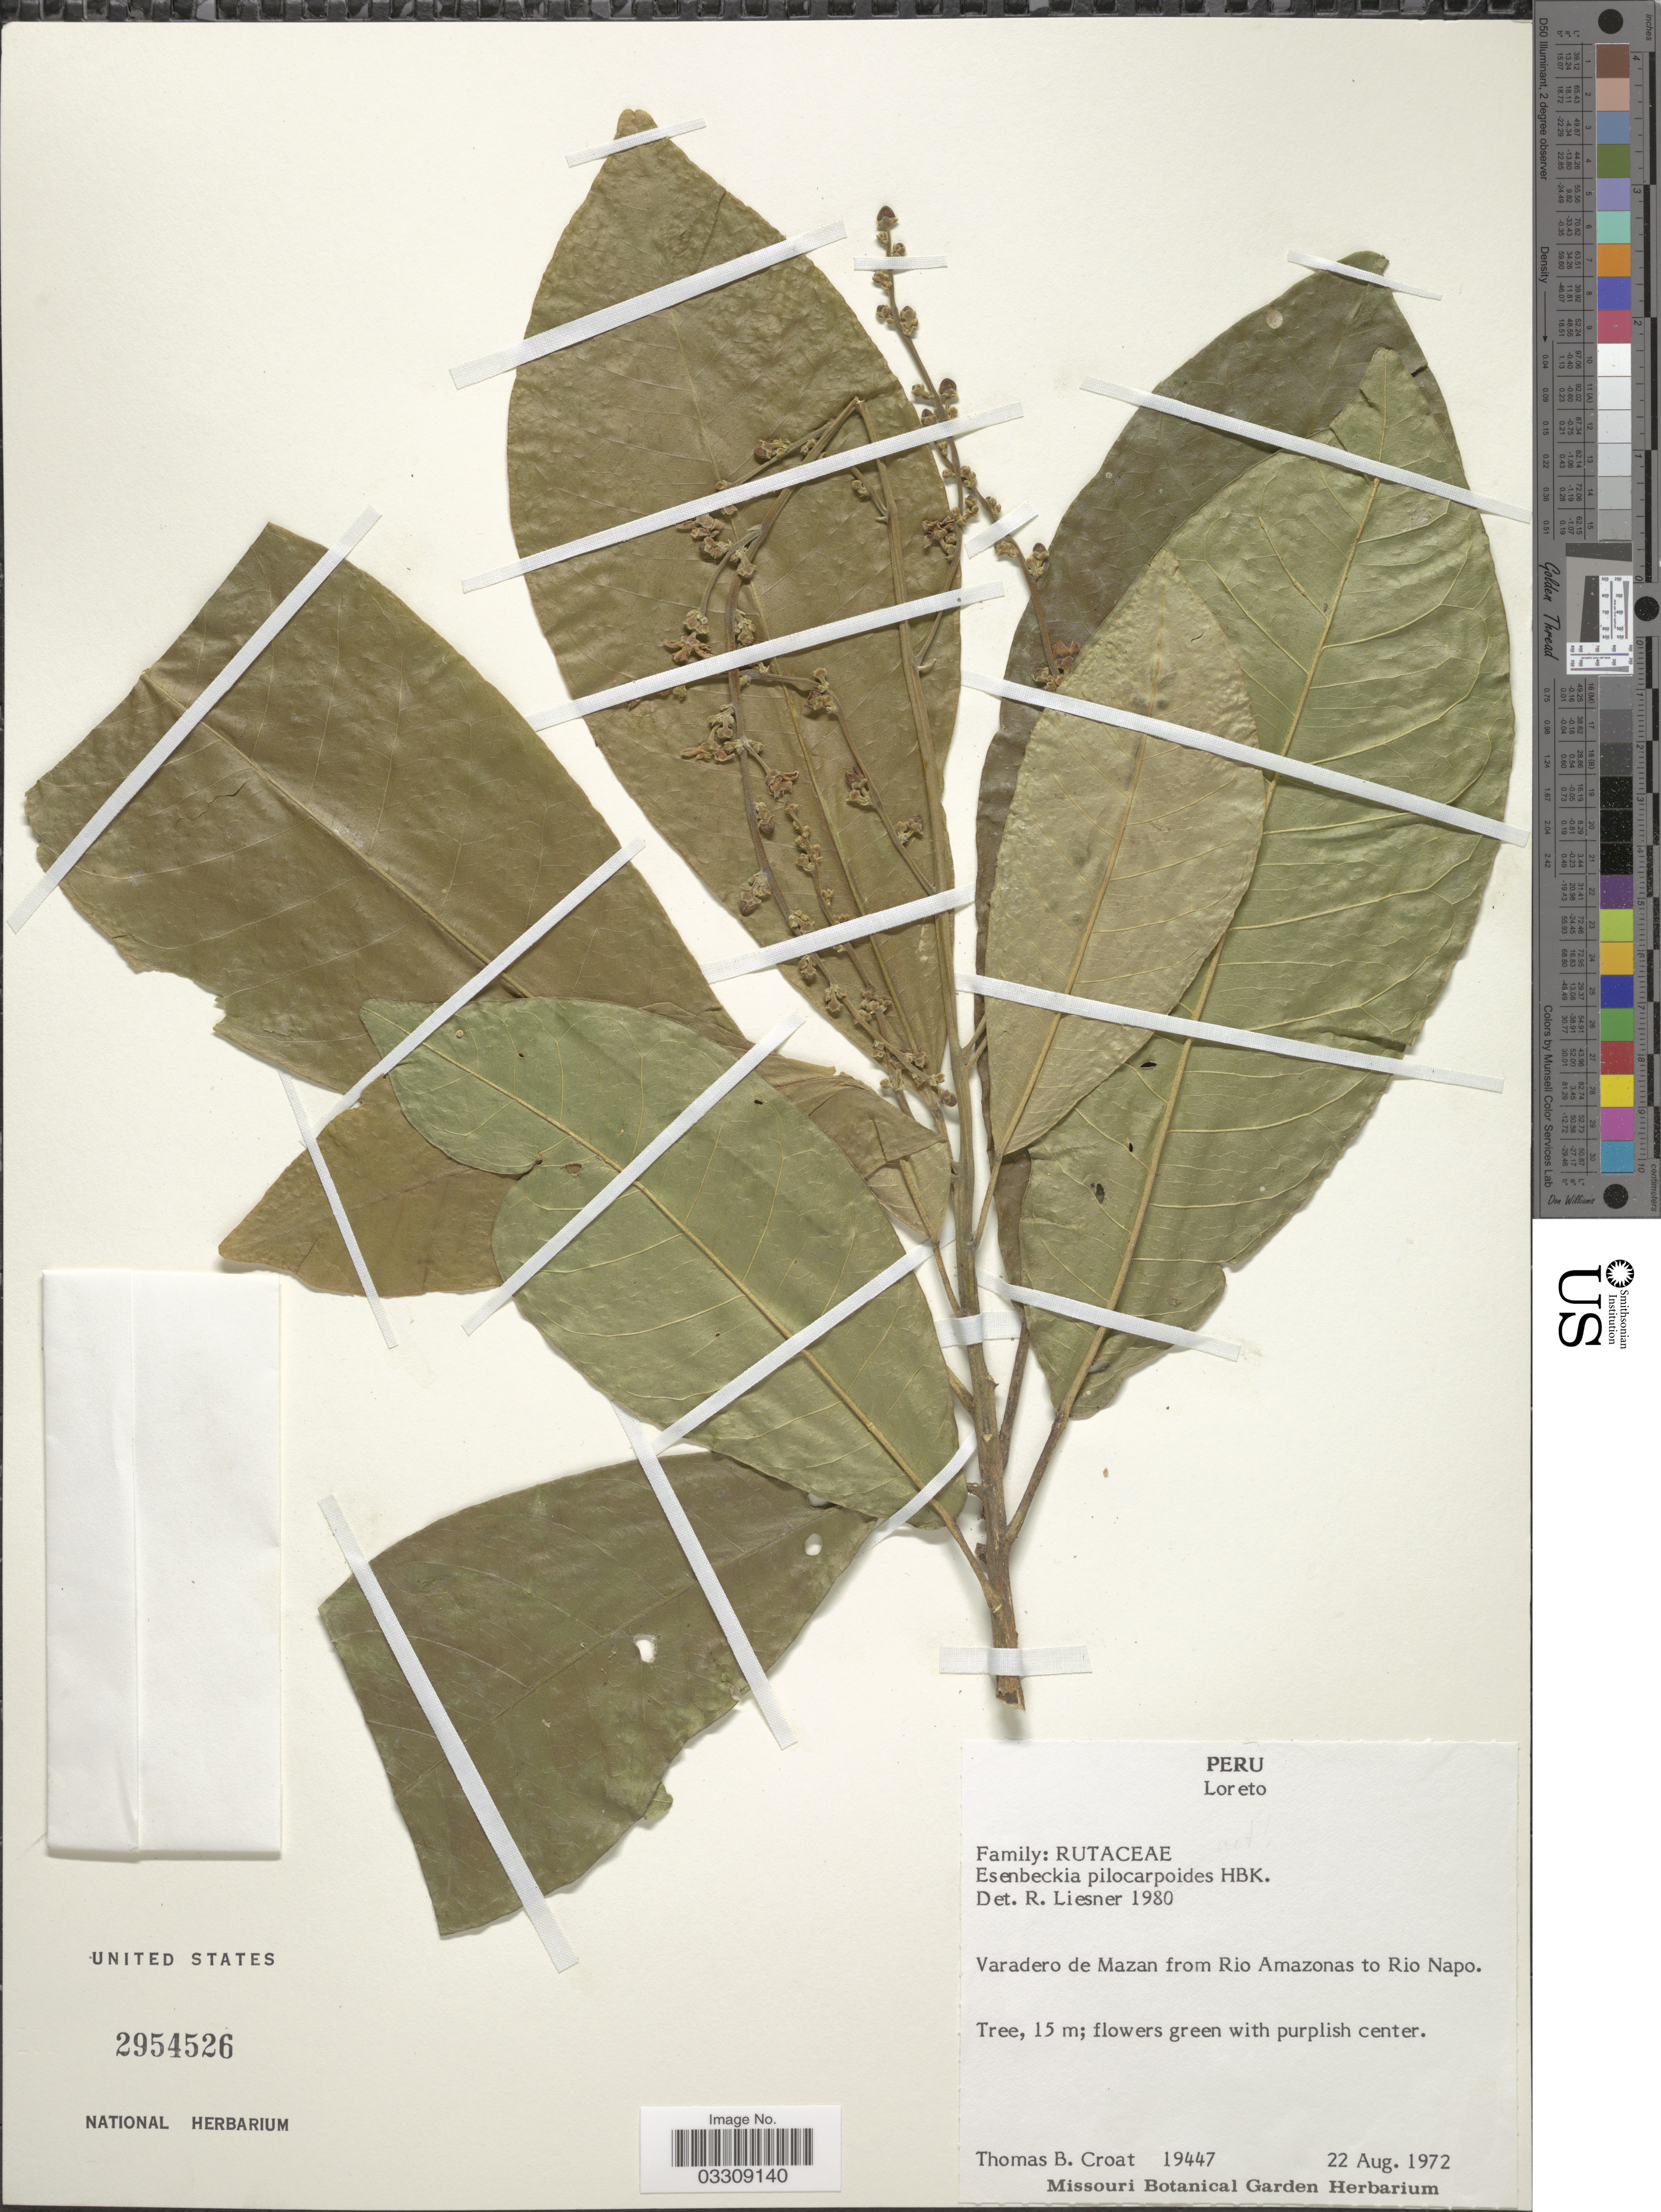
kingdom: Plantae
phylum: Tracheophyta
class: Magnoliopsida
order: Sapindales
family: Rutaceae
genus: Esenbeckia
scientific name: Esenbeckia amazonica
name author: Kaastra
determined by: Londoño-Echeverri, Y.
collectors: T. B. Croat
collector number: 19447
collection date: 1972-08-22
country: Peru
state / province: Loreto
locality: Varadero de Mazan from Rio Amazonas to Rio Napo.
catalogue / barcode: US 2954526